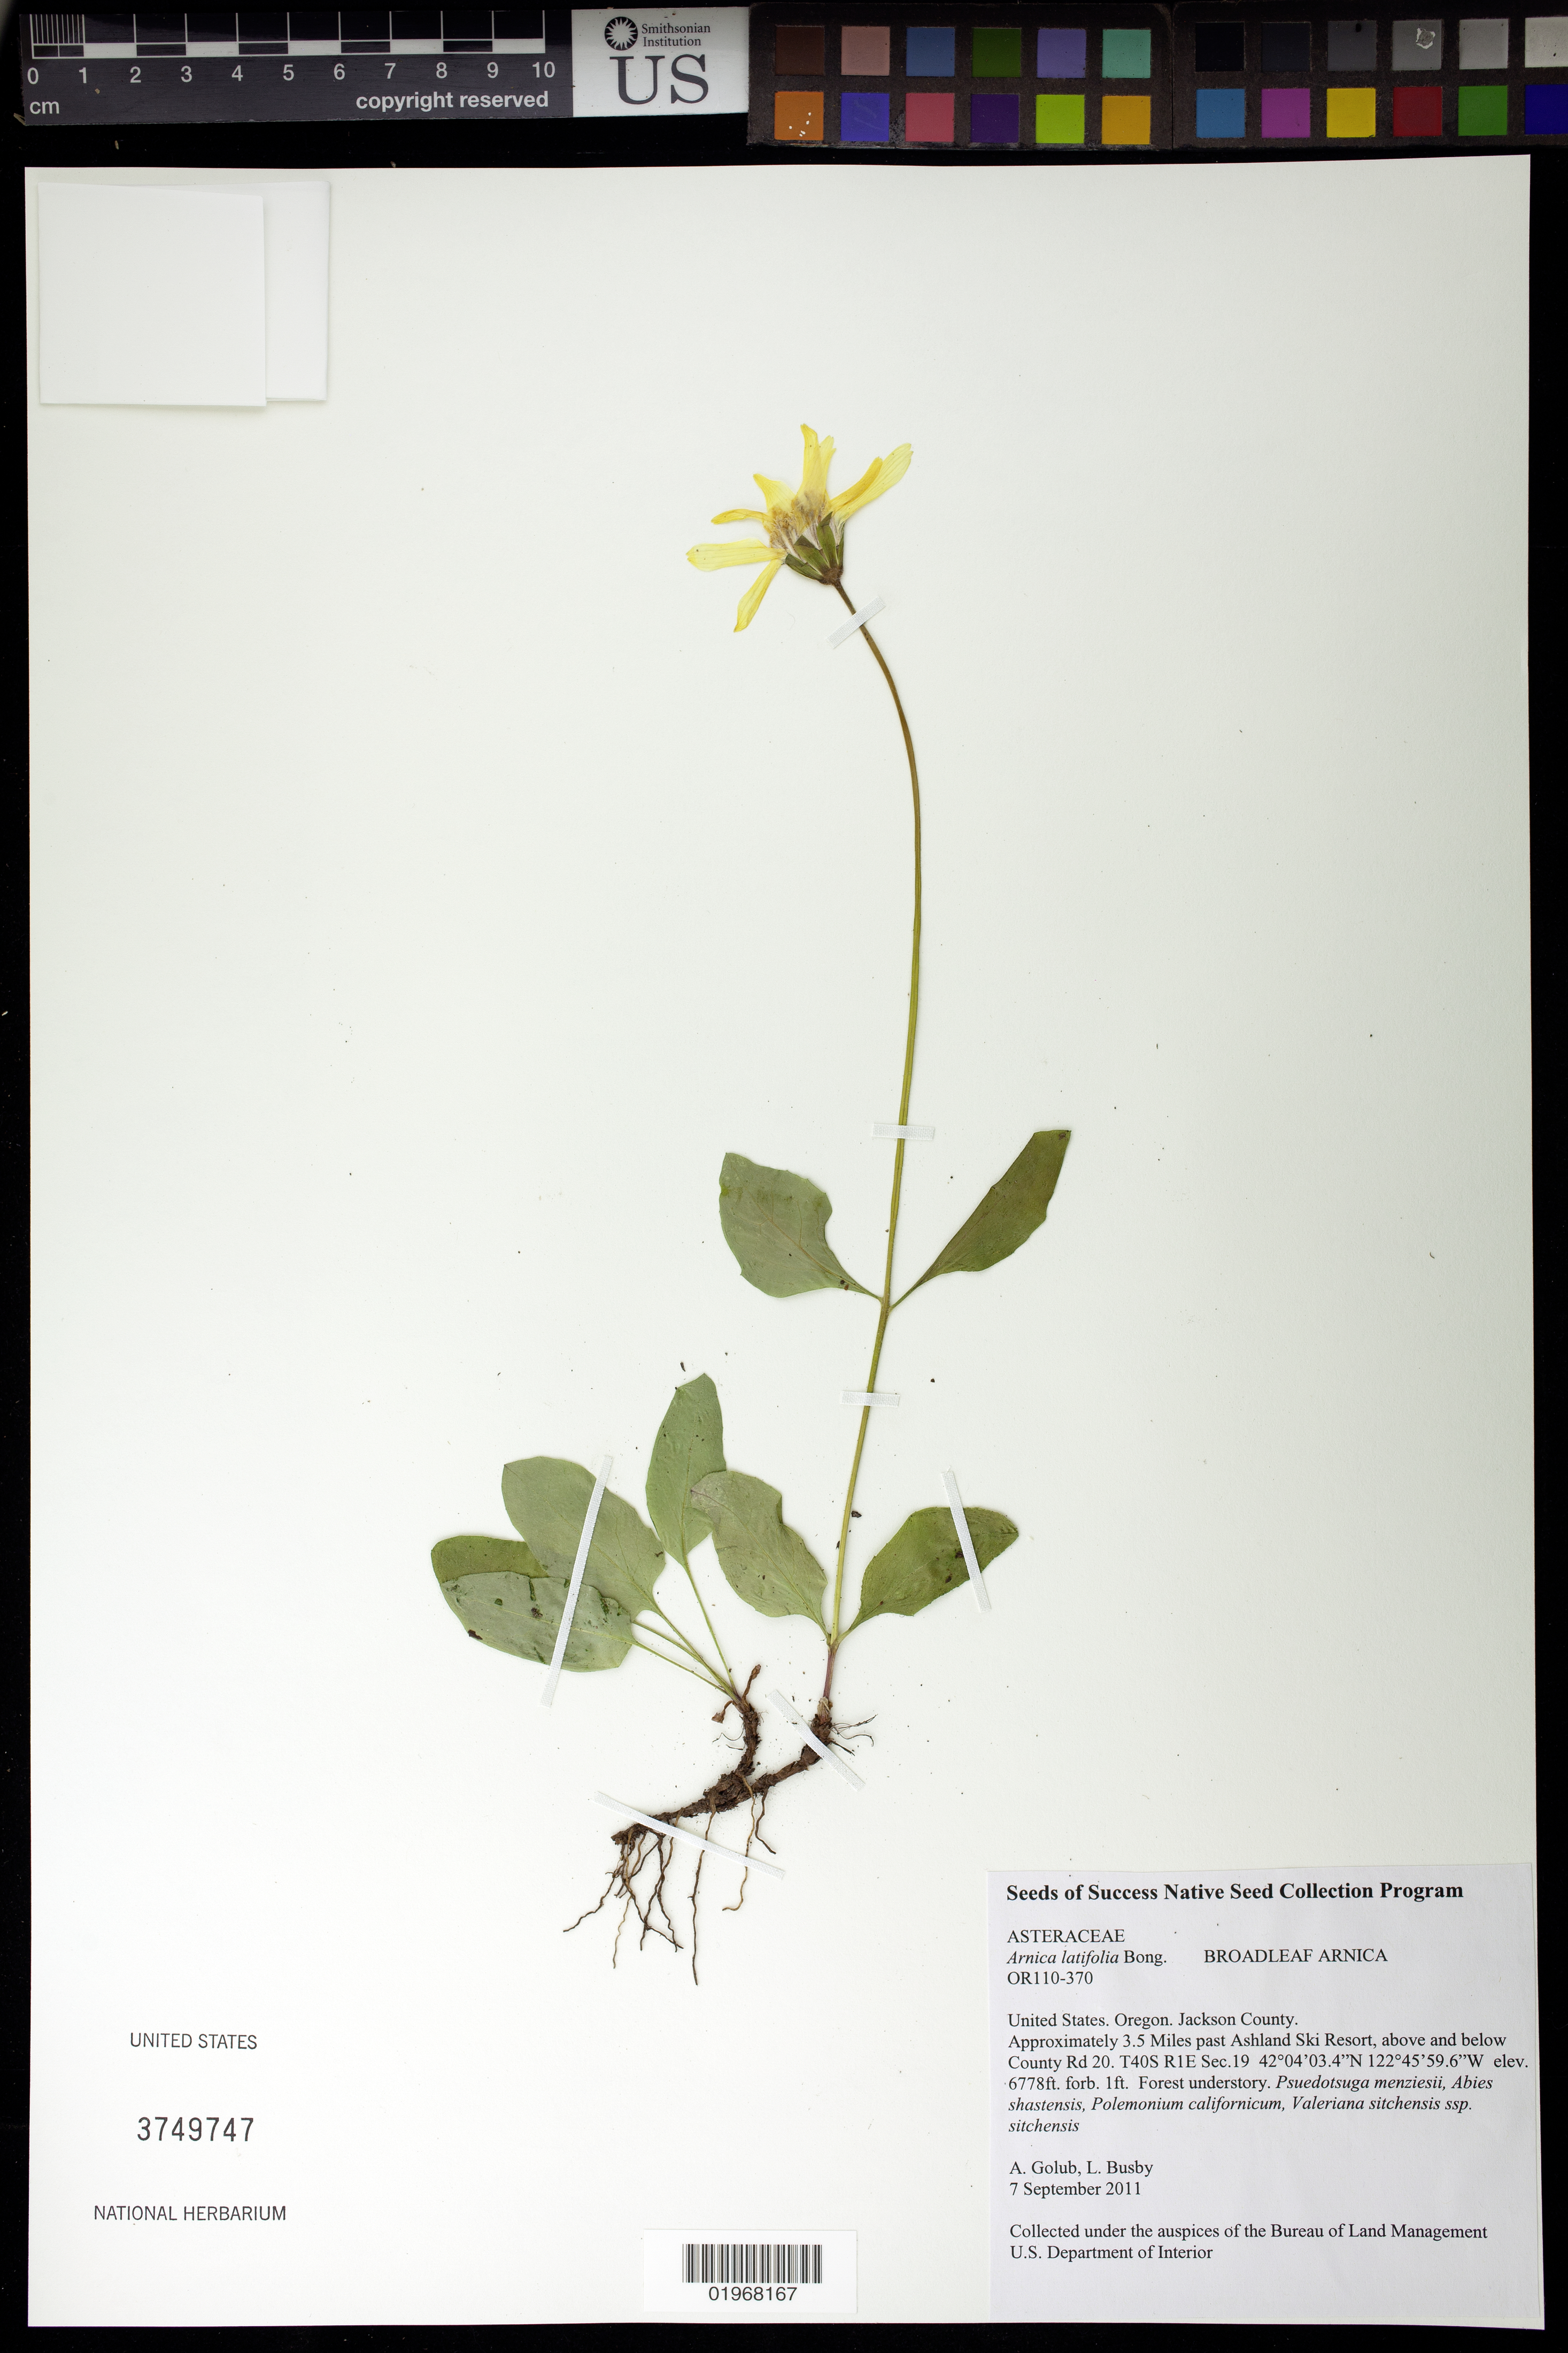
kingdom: Plantae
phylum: Tracheophyta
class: Magnoliopsida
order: Asterales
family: Asteraceae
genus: Arnica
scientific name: Arnica latifolia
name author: Bong.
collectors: A. Golub & L. Busby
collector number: OR110-370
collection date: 2011-09-07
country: United States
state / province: Oregon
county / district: Jackson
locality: T40S R1E Sec 19. Approx. 3.5 mi. past Ashland Ski Resort, above and below County Rd. 20.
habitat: Forest understory. With Abies shastensis, Polemonium californicum, ect.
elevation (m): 2066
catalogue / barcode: US 3749747